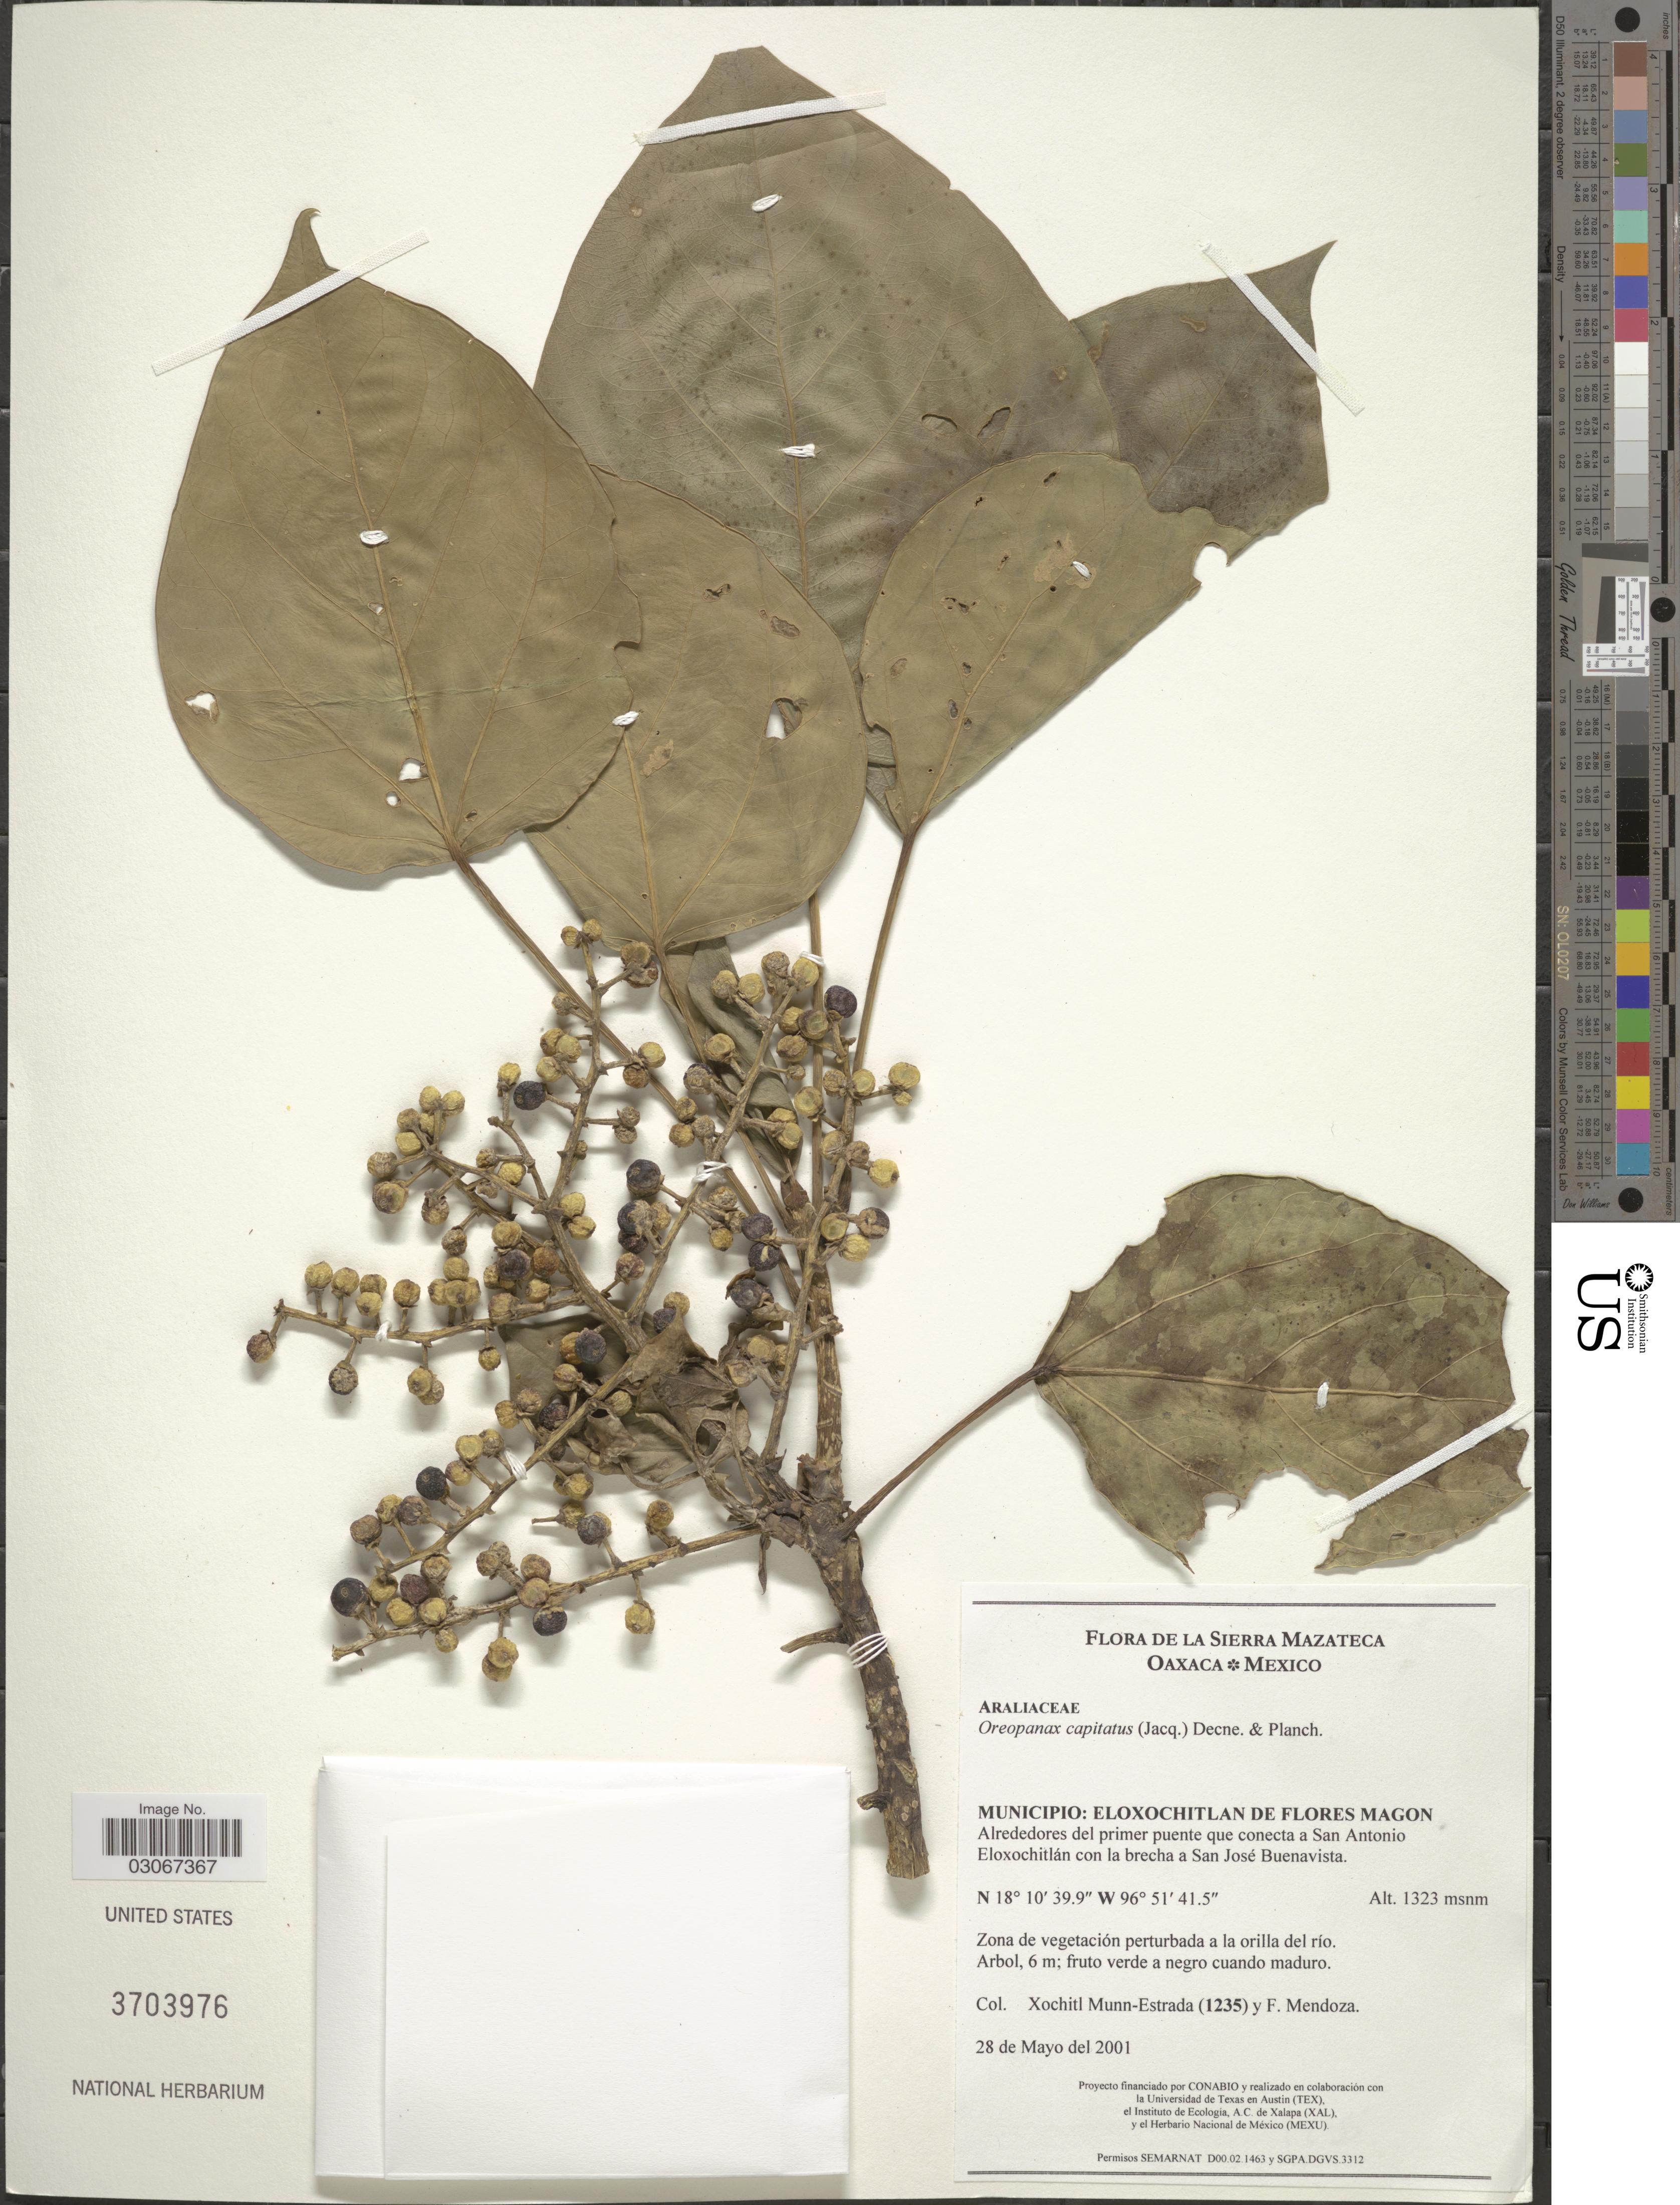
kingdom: Plantae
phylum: Tracheophyta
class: Magnoliopsida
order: Apiales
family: Araliaceae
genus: Oreopanax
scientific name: Oreopanax capitatus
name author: (Jacq.) Decne. & Planch.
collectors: X. Munn-Estrada & F. Mendoza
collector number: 1235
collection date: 2001-05-28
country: Mexico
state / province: Oaxaca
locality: De La Sierra Mazateca, Municipio: Eloxochitlan De Flores Magon, Alrededores del primer puente que conecta a San Antonio Eloxochitlán con la brecha a San José Buenavista.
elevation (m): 1323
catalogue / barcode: US 3703976